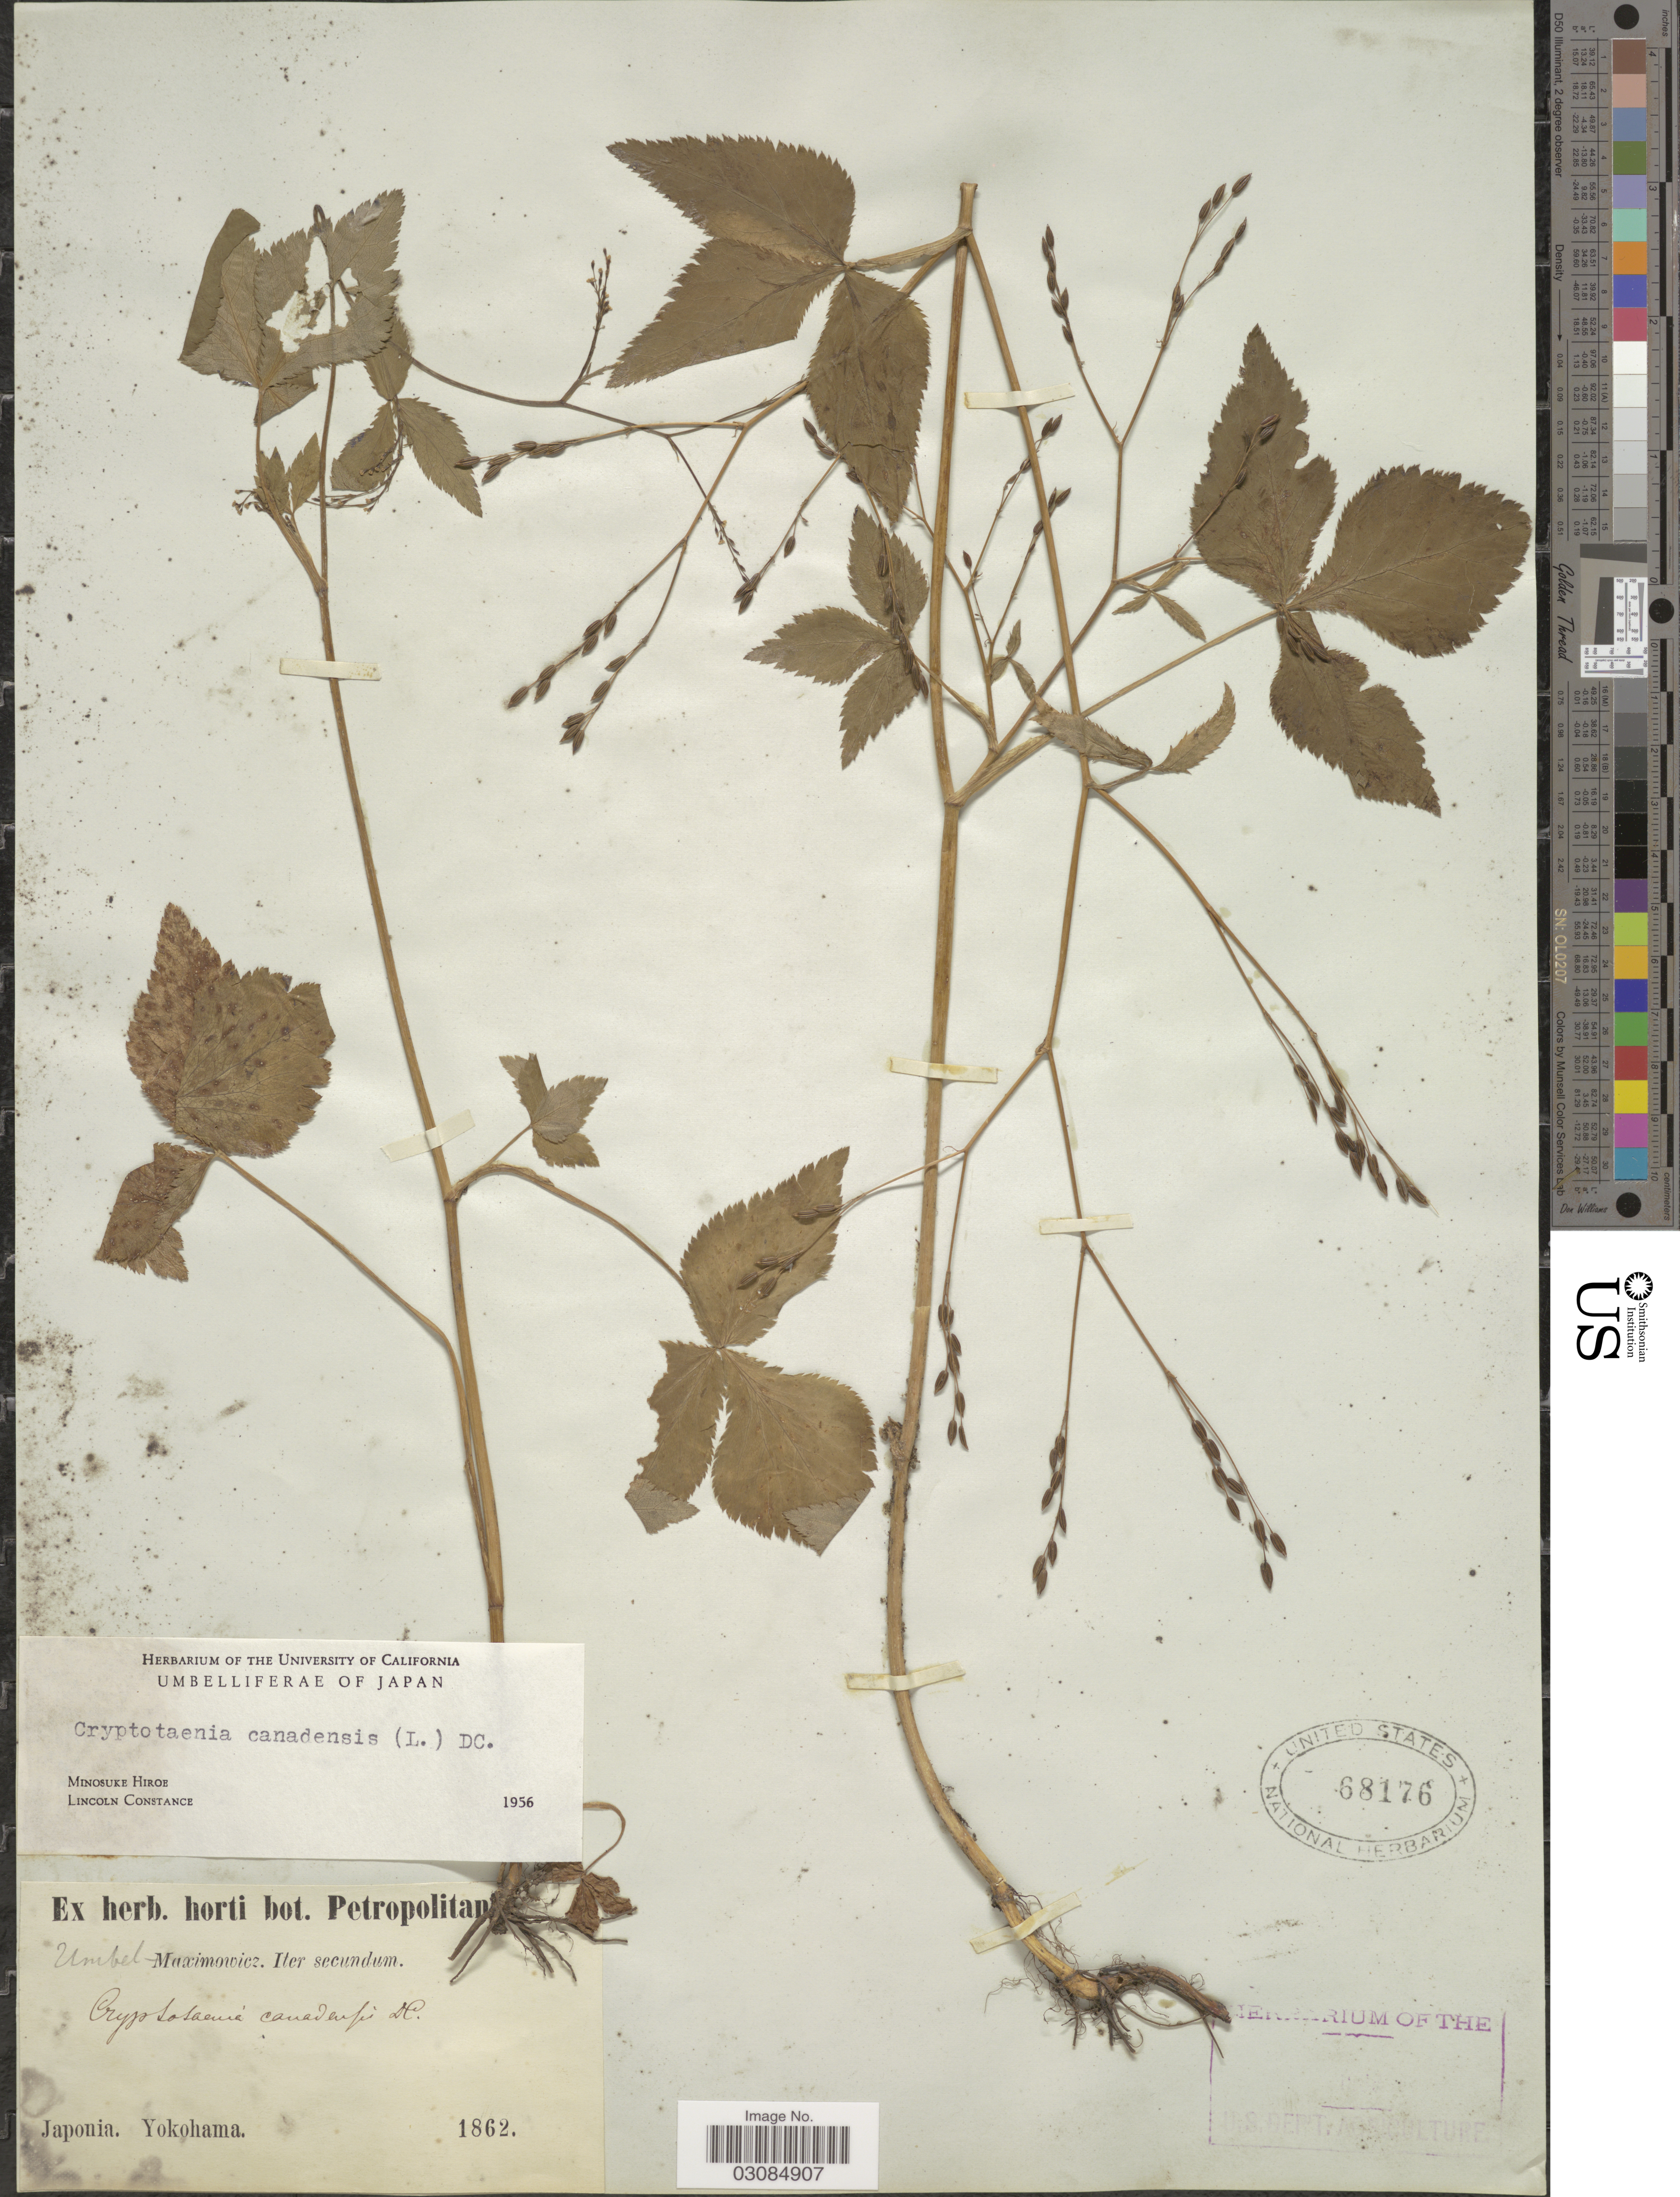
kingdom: Plantae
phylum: Tracheophyta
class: Magnoliopsida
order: Apiales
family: Apiaceae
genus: Cryptotaenia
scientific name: Cryptotaenia canadensis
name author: (L.) DC.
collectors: Maximowicz, --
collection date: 1862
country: Japan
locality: Yokohama.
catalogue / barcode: US 68176